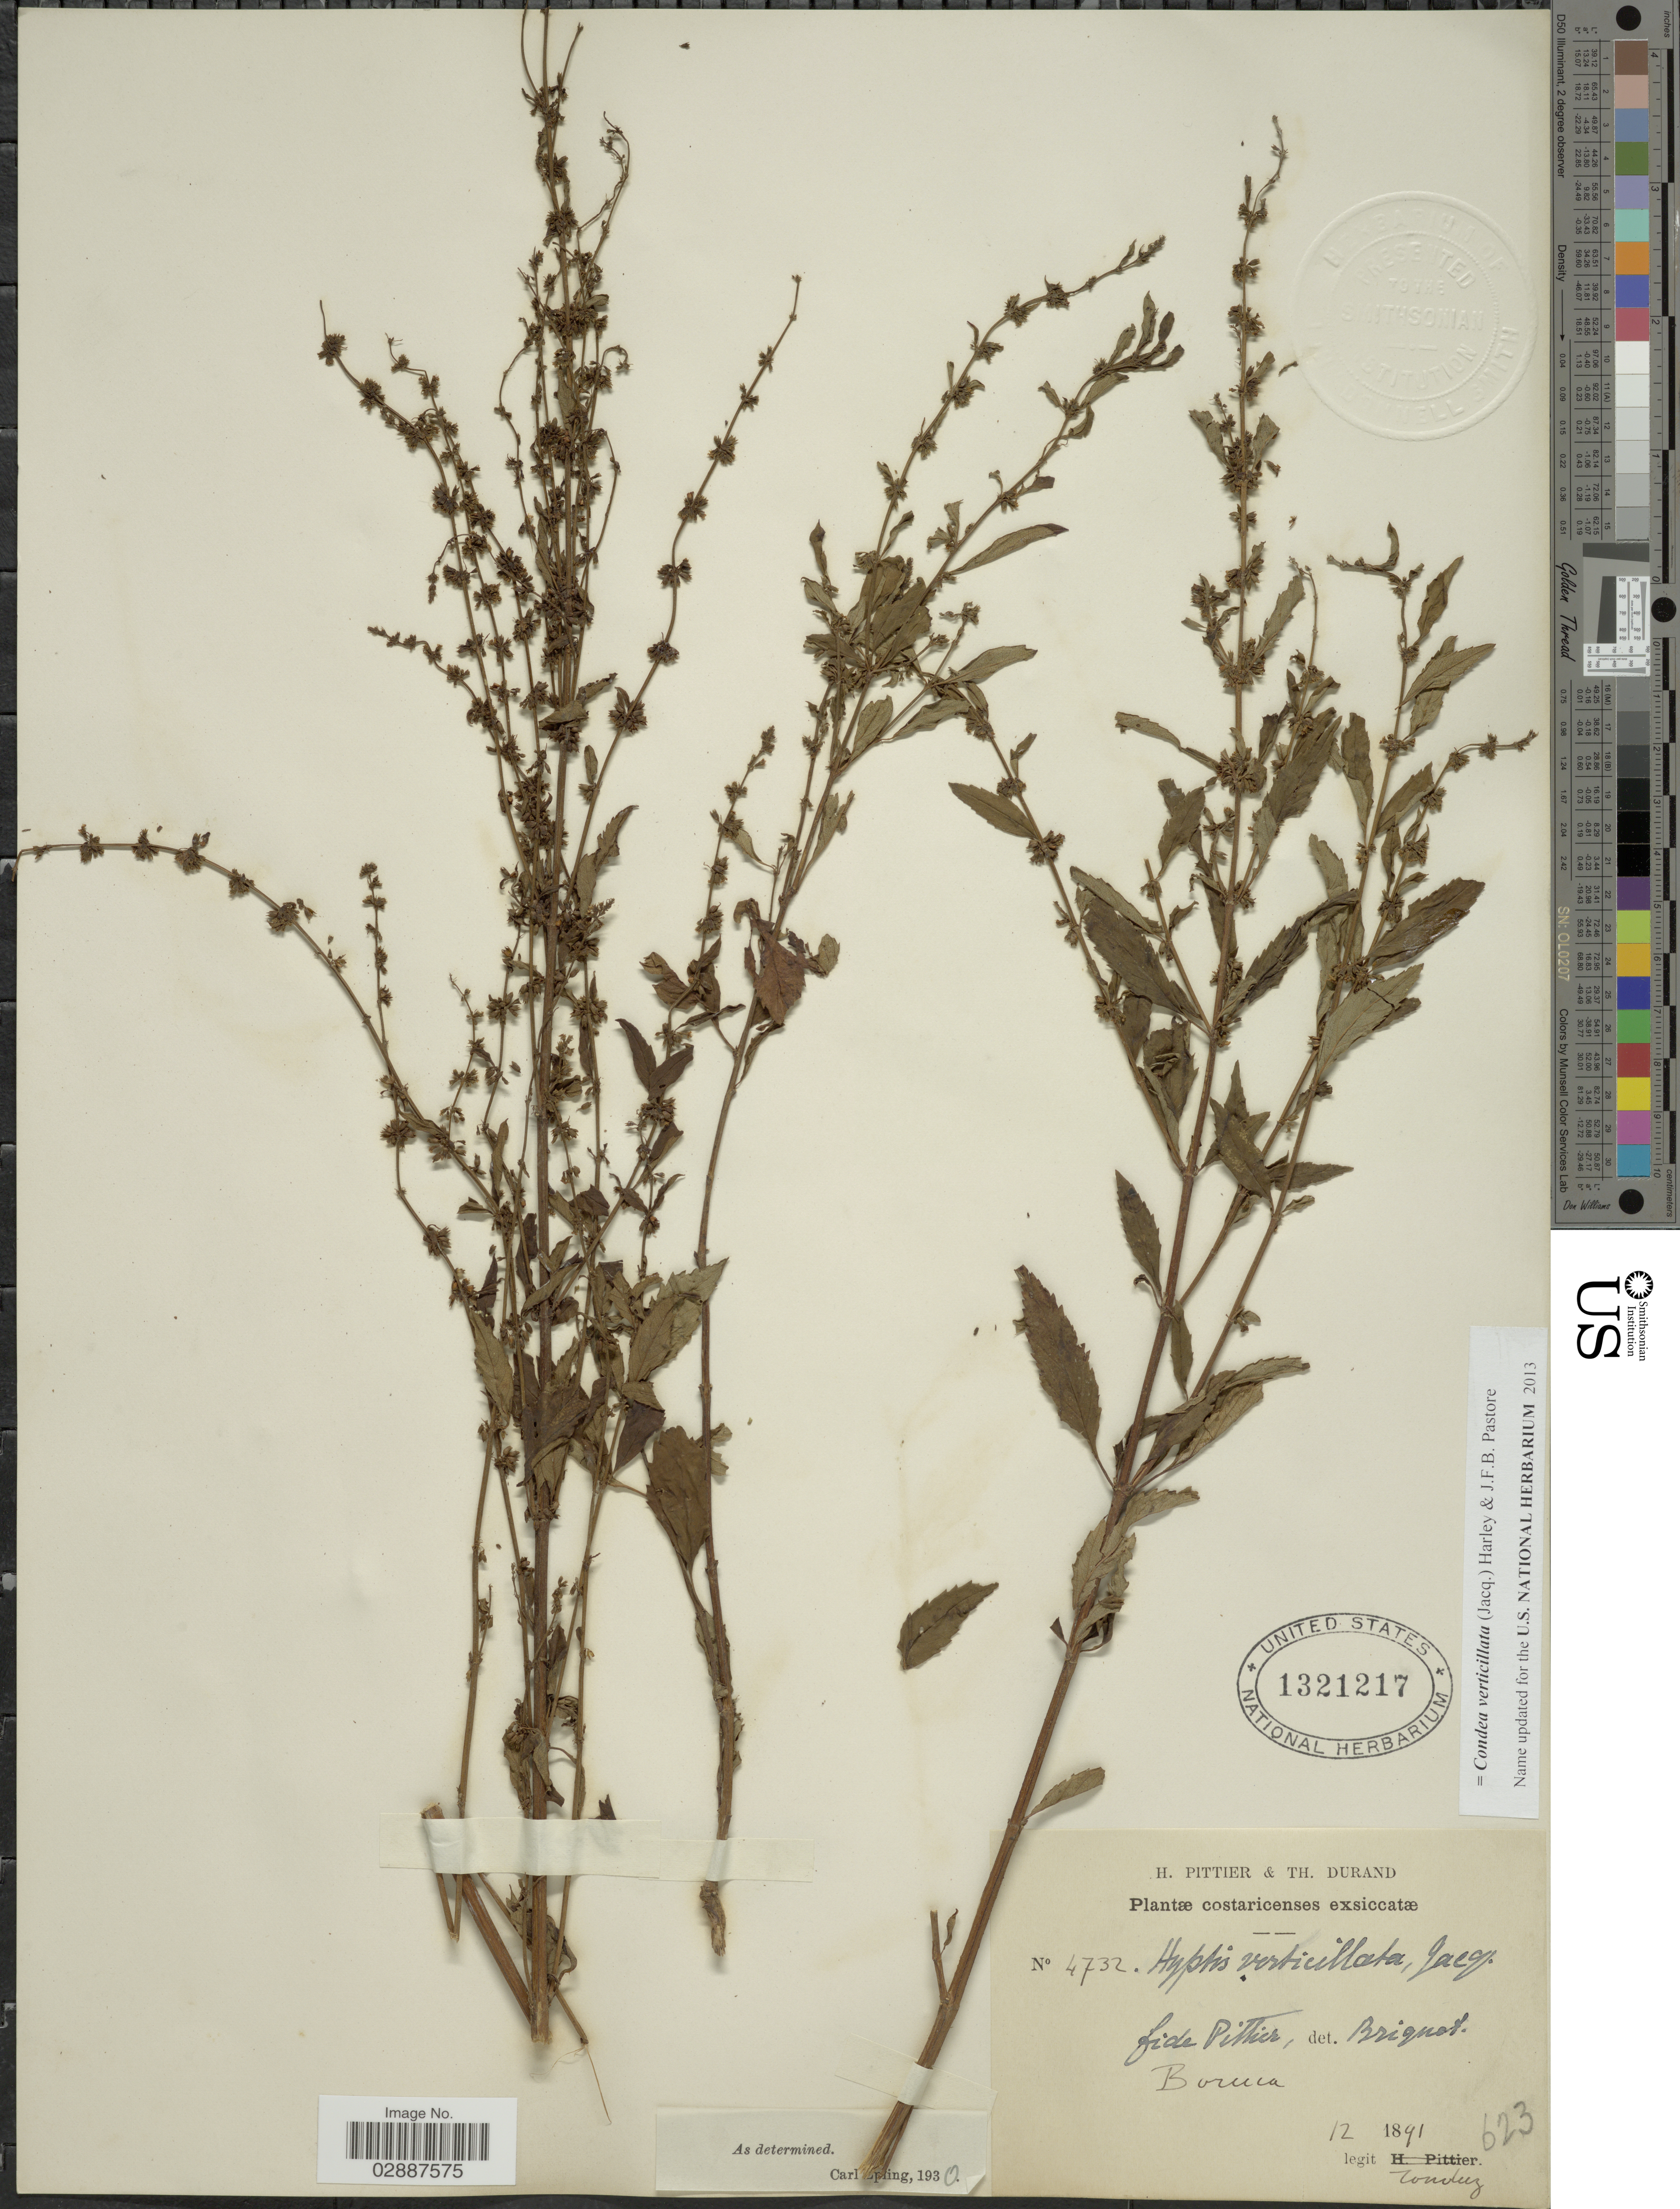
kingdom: Plantae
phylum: Tracheophyta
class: Magnoliopsida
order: Lamiales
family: Lamiaceae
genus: Condea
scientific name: Condea verticillata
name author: (Jacq.) Harley & J.F.B. Pastore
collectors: H. F. Pittier & T. Durand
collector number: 4732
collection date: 1891-12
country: Costa Rica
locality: Borucca.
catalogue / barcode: US 1321217